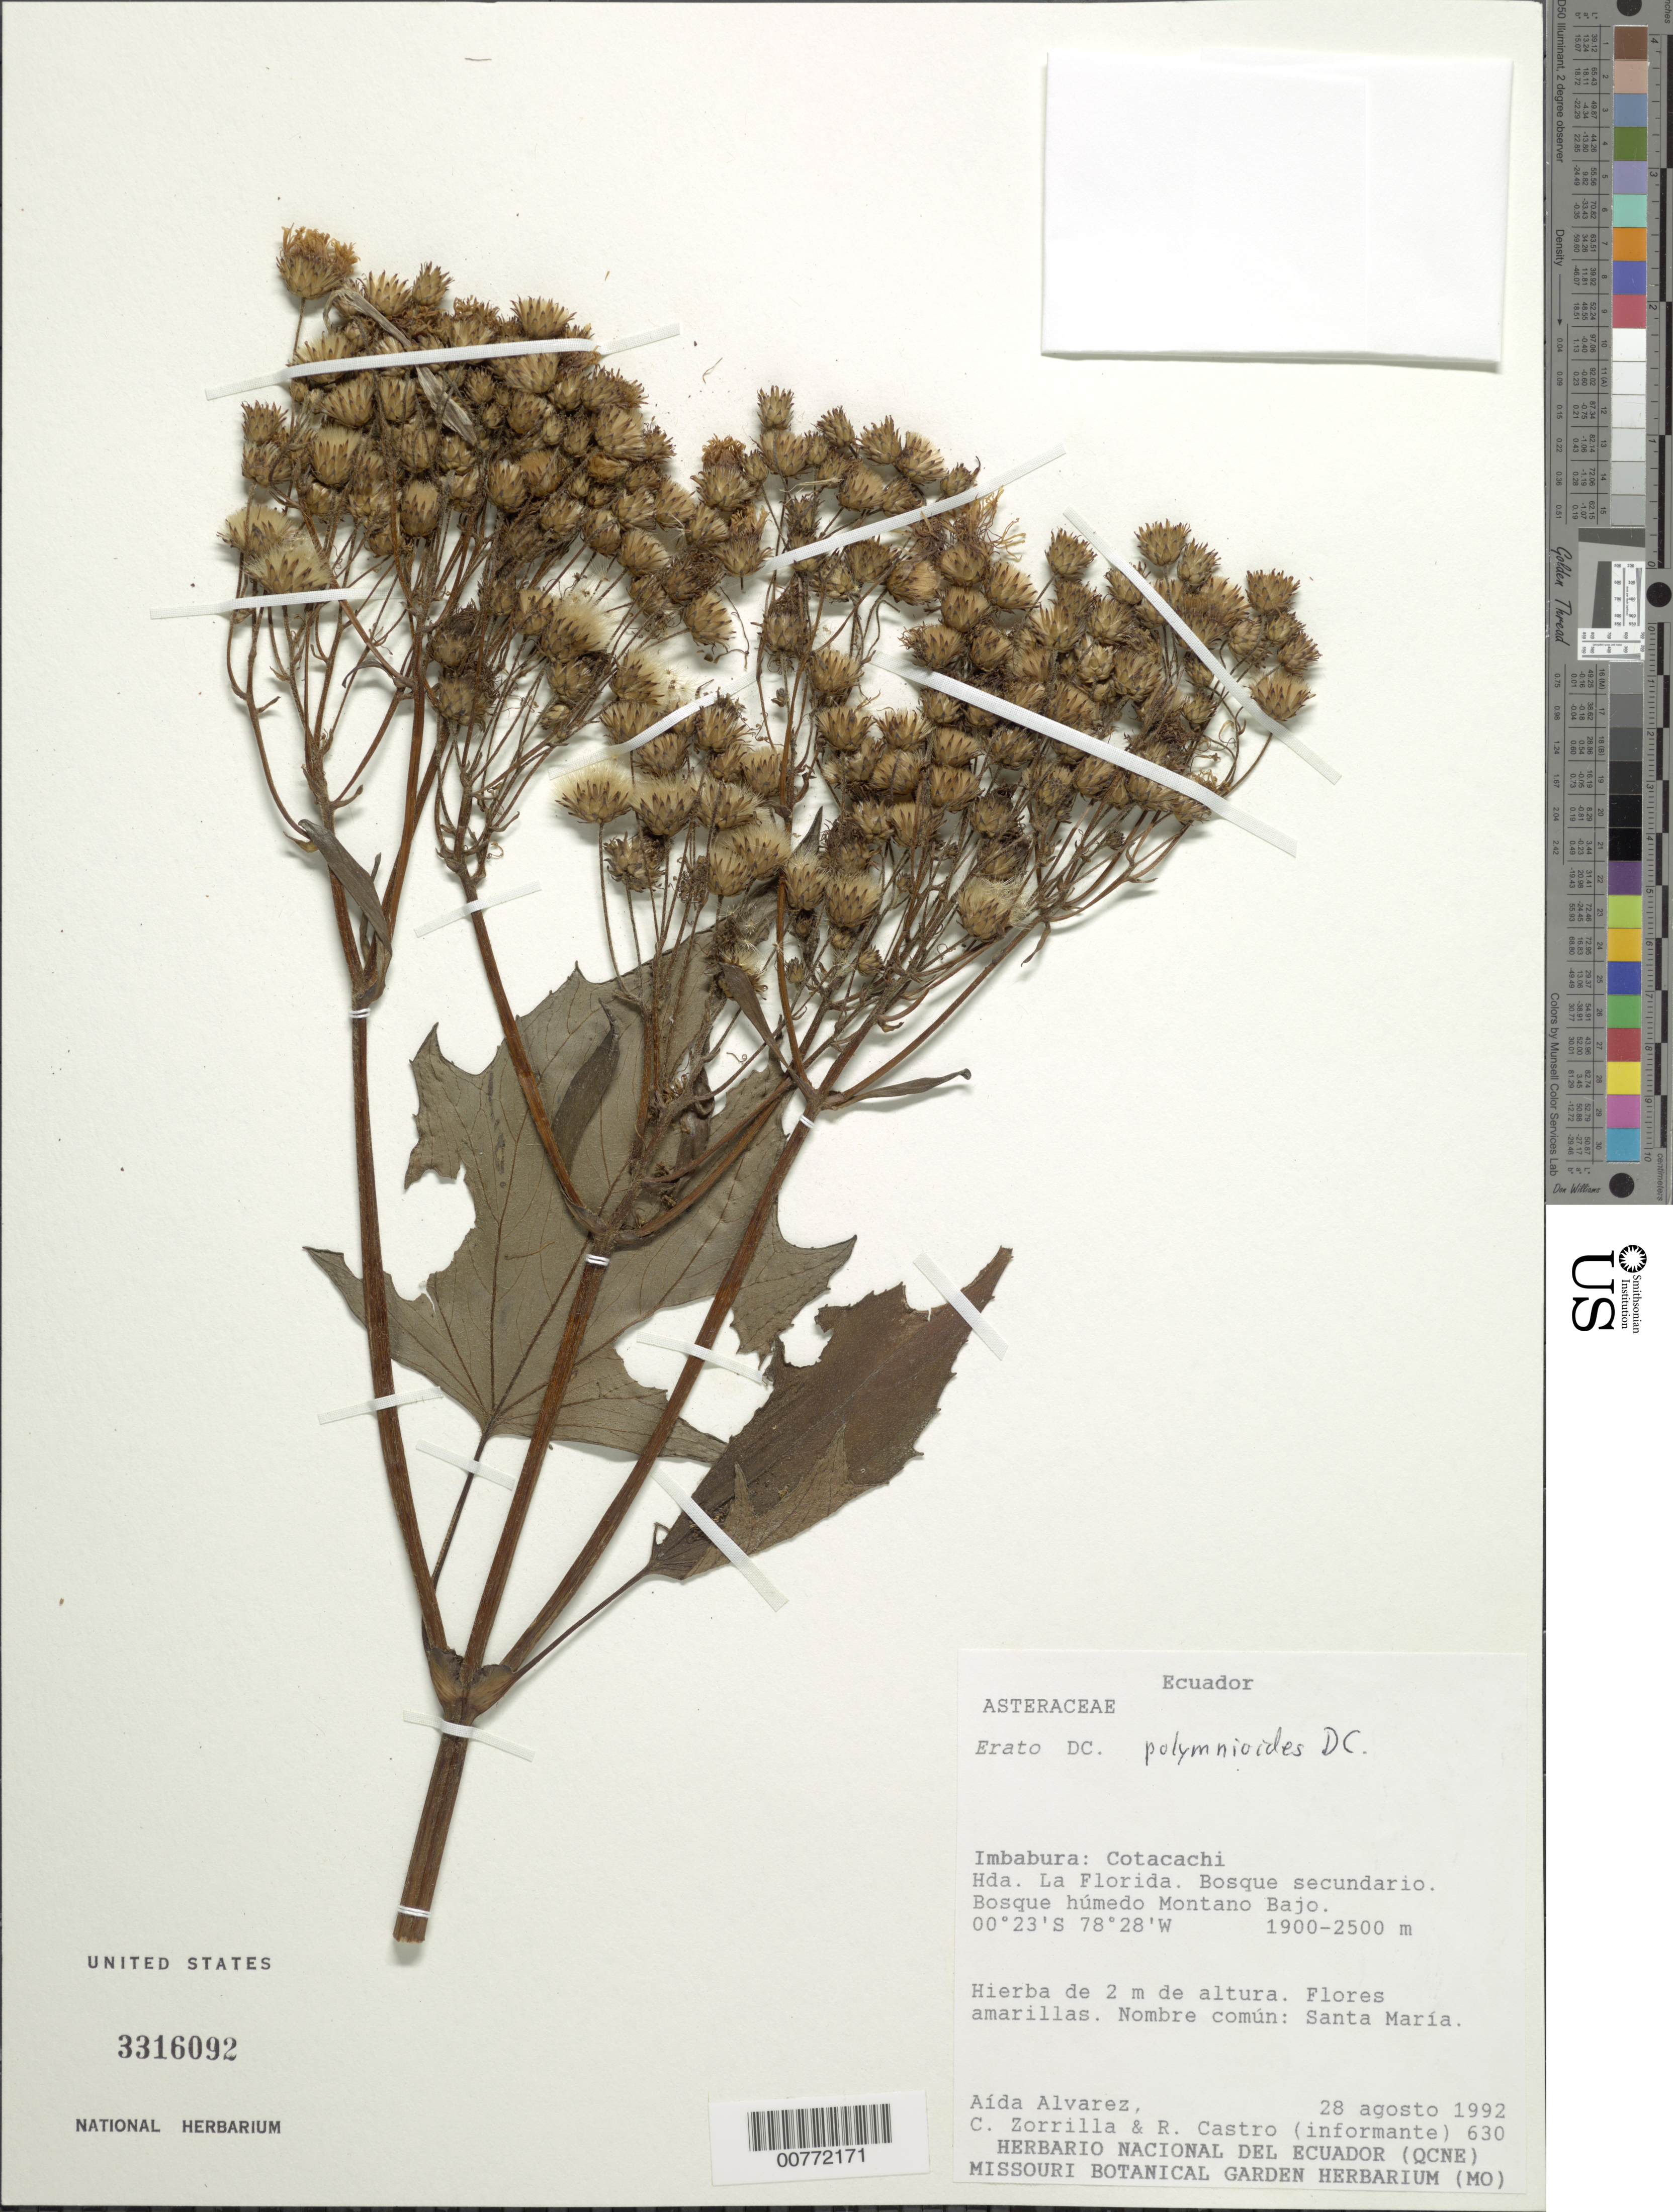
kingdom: Plantae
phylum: Tracheophyta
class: Magnoliopsida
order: Asterales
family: Asteraceae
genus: Erato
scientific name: Erato polymnioides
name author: DC.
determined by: Robinson, Harold E., (US)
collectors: A. Alvarez, C. Zorrilla F. & R. Castro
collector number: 630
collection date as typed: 28 August 1992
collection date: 1992-08-28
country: Ecuador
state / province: Imbabura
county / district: Cotacachi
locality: Hda. La Florida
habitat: Bosque húmedo secundario montano bajo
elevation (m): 1900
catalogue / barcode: US 3316092